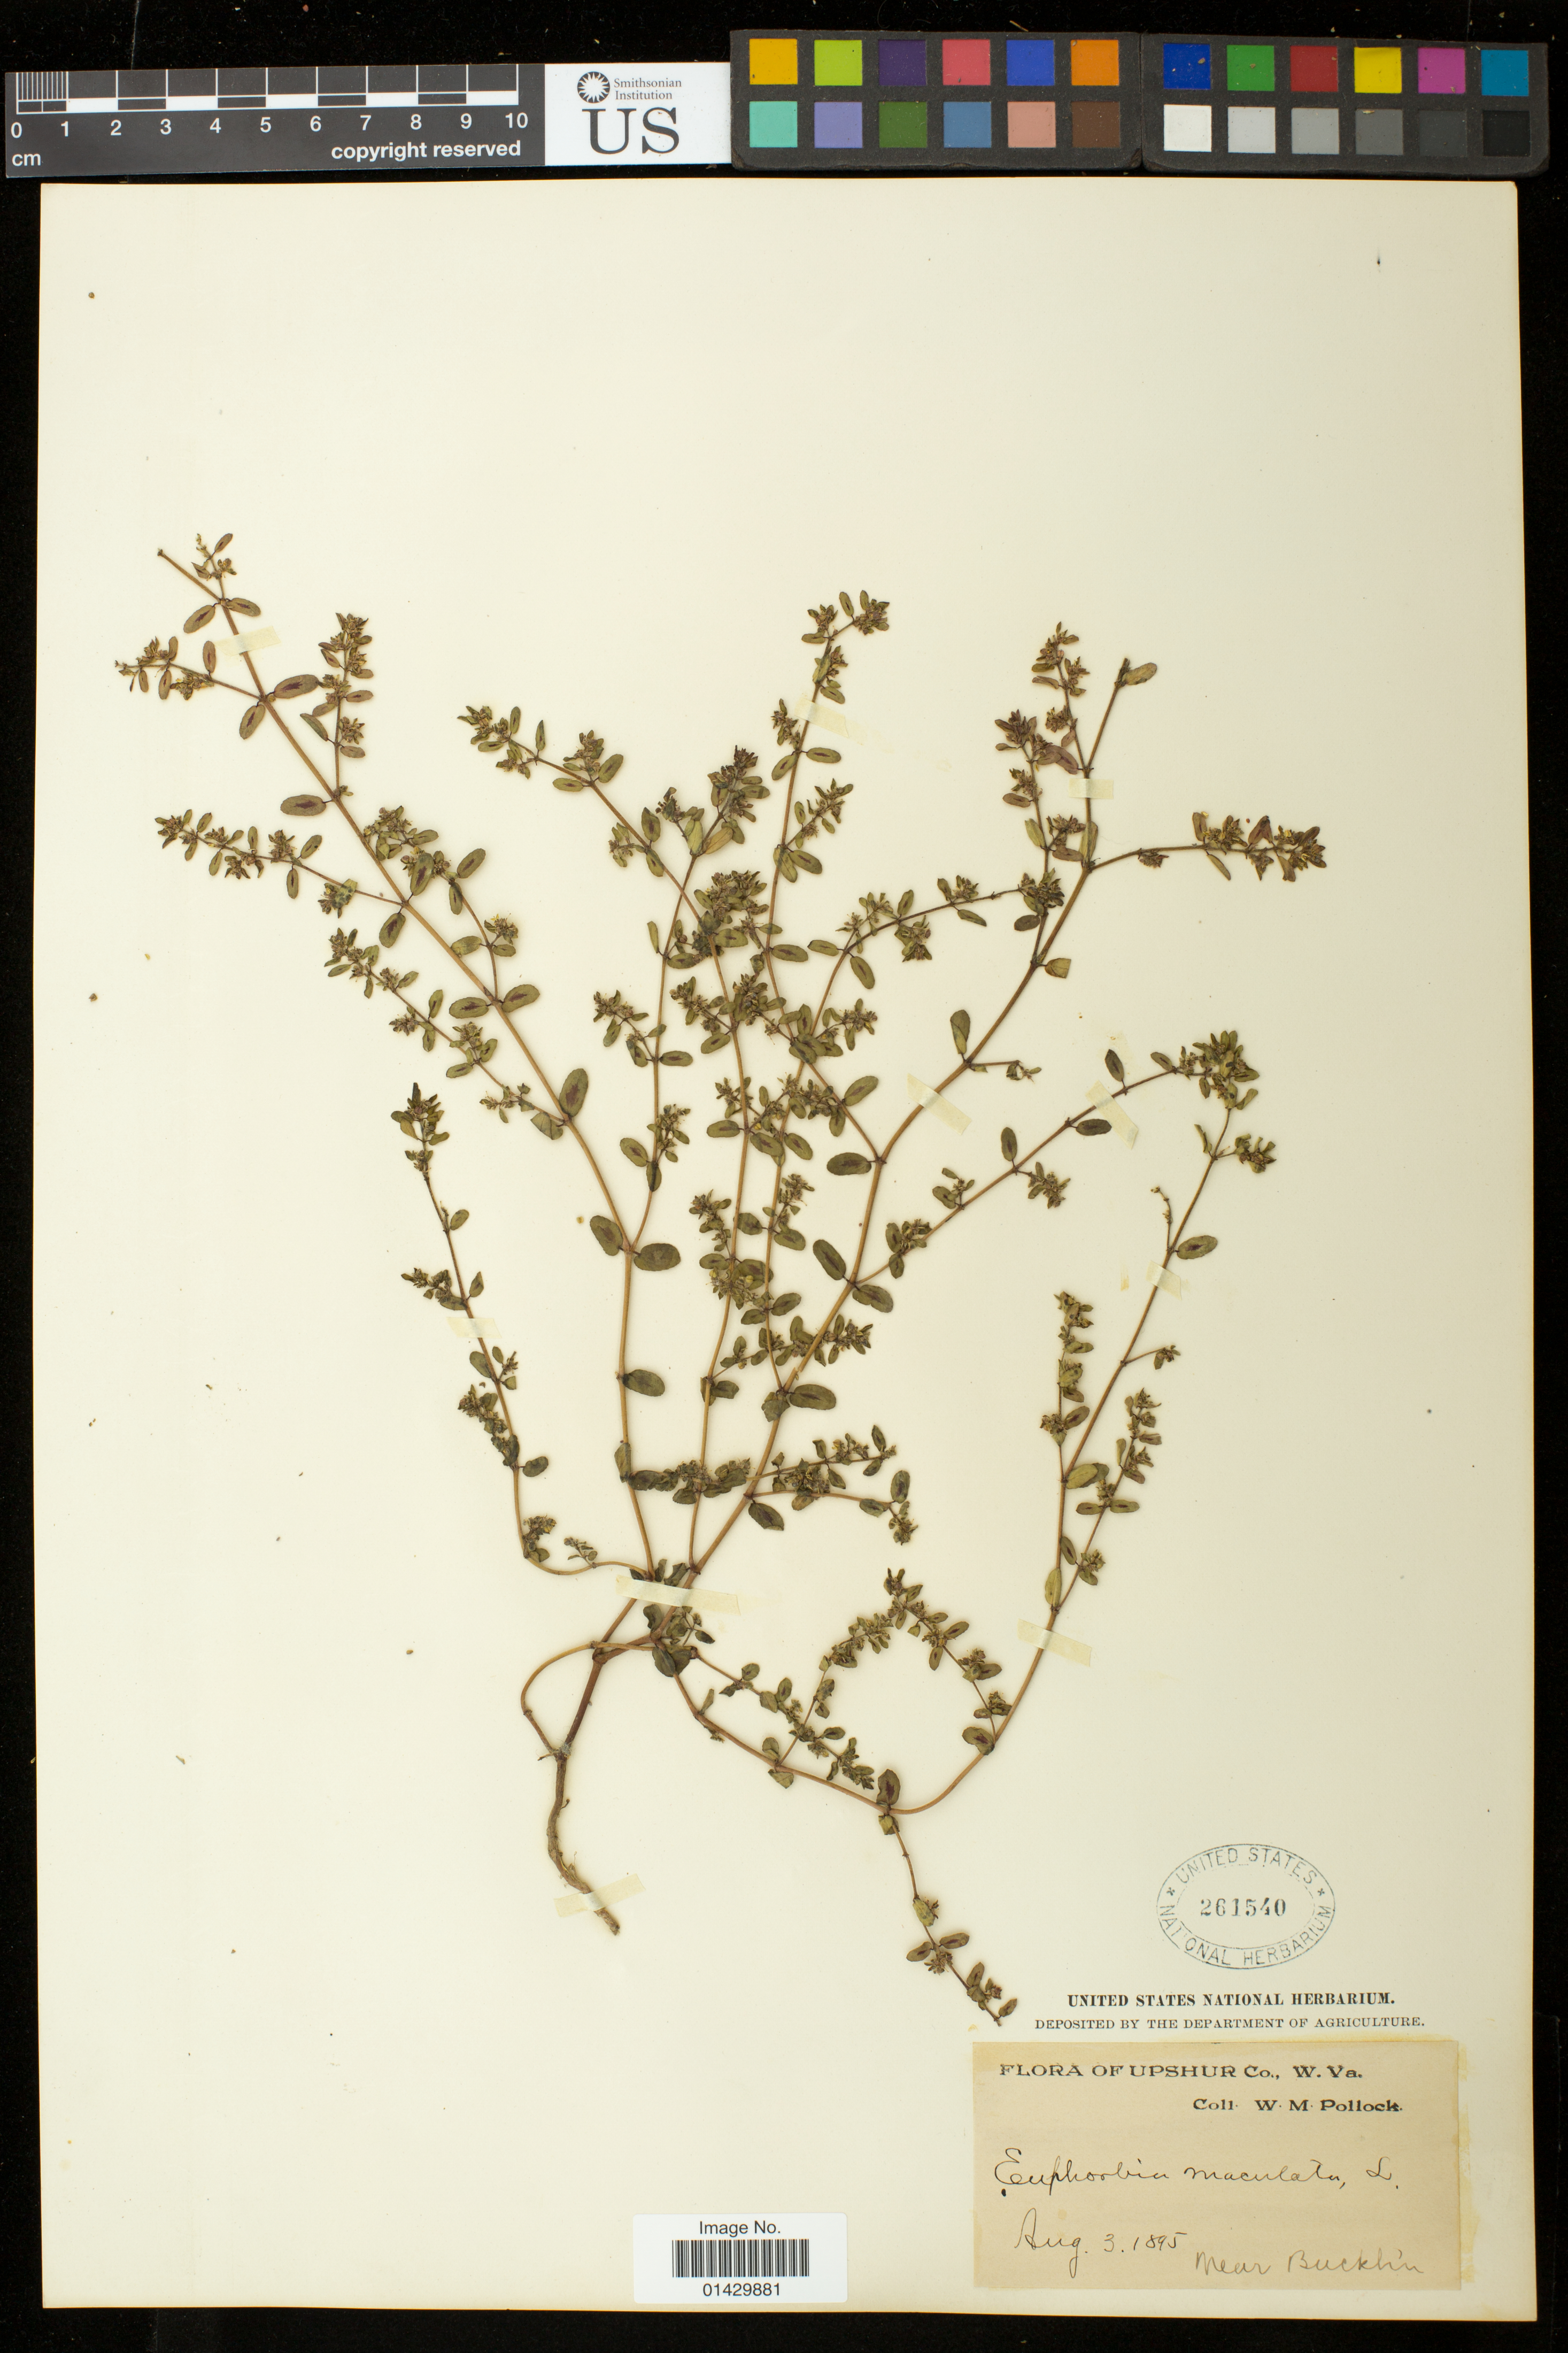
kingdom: Plantae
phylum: Tracheophyta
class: Magnoliopsida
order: Malpighiales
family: Euphorbiaceae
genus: Euphorbia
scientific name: Euphorbia maculata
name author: L.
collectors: W. M. Pollock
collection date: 1895-08-03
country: United States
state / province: West Virginia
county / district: Upshur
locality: Near Bucklin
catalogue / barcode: US 261540